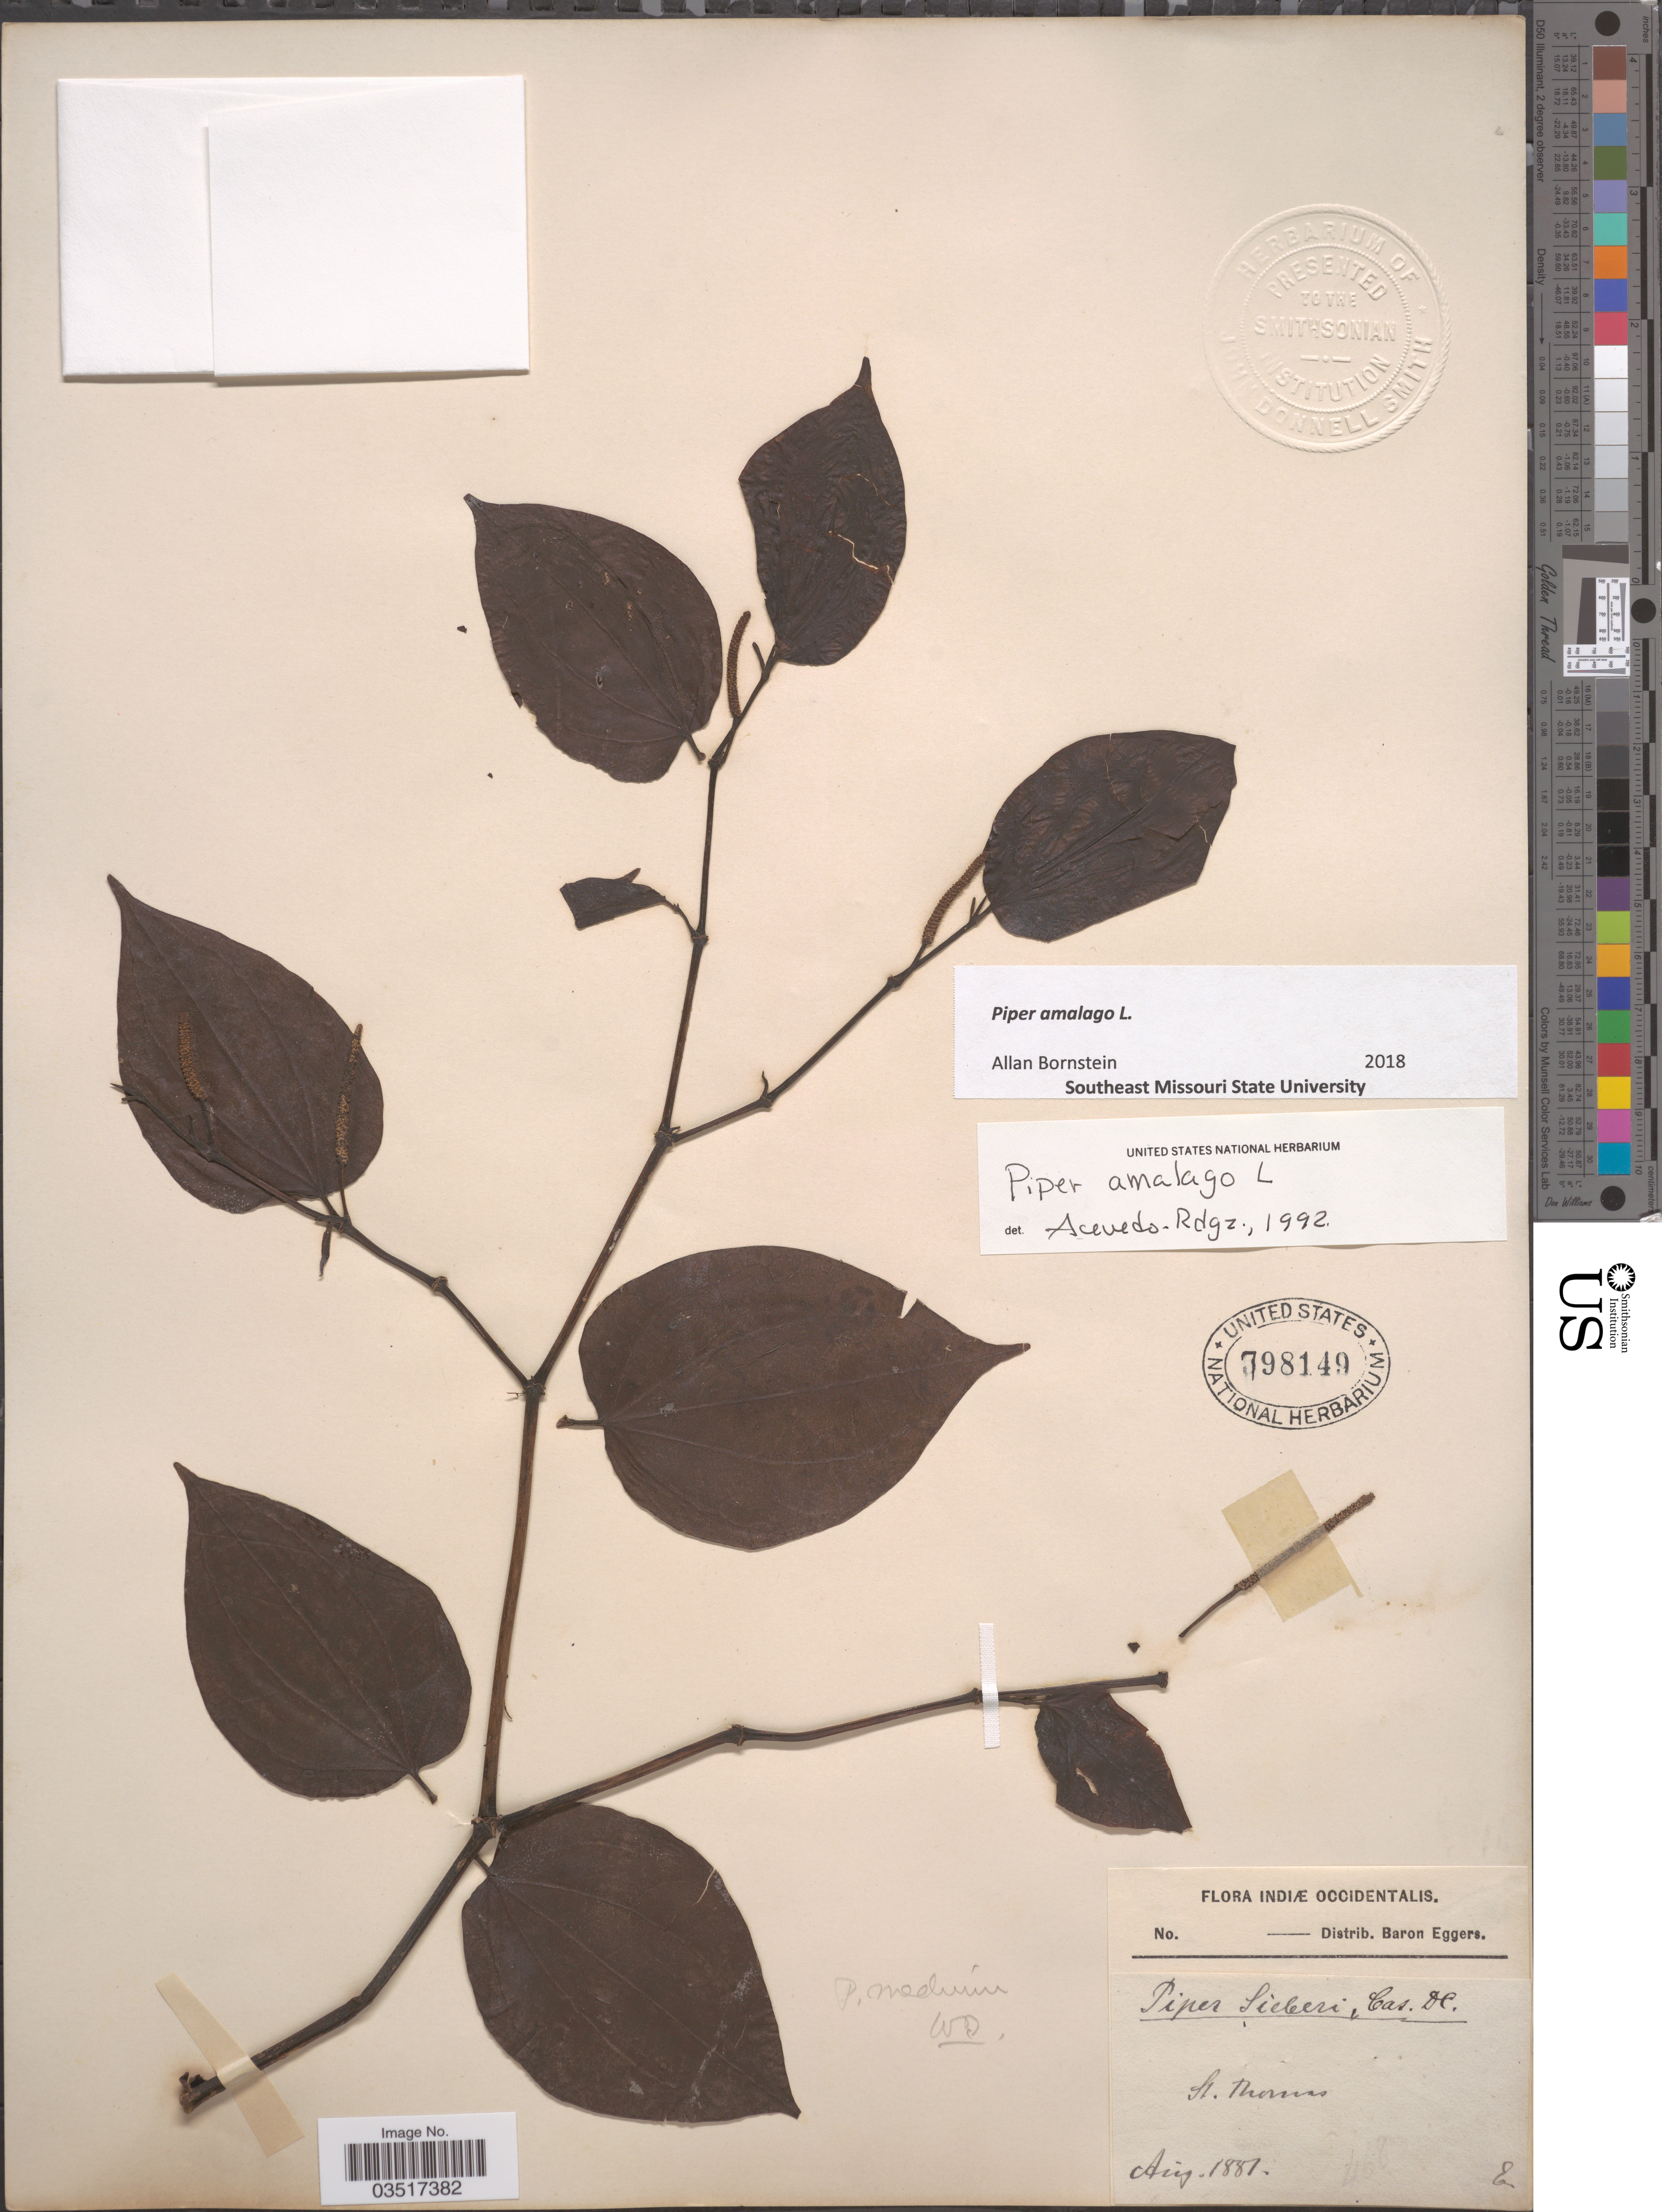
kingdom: Plantae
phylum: Tracheophyta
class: Magnoliopsida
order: Piperales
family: Piperaceae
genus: Piper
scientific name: Piper amalago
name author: L.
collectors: B. Eggers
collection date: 1881-08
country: U.S. Virgin Islands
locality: Indiæ occidentalis. St. Thomas.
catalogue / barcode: US 798149